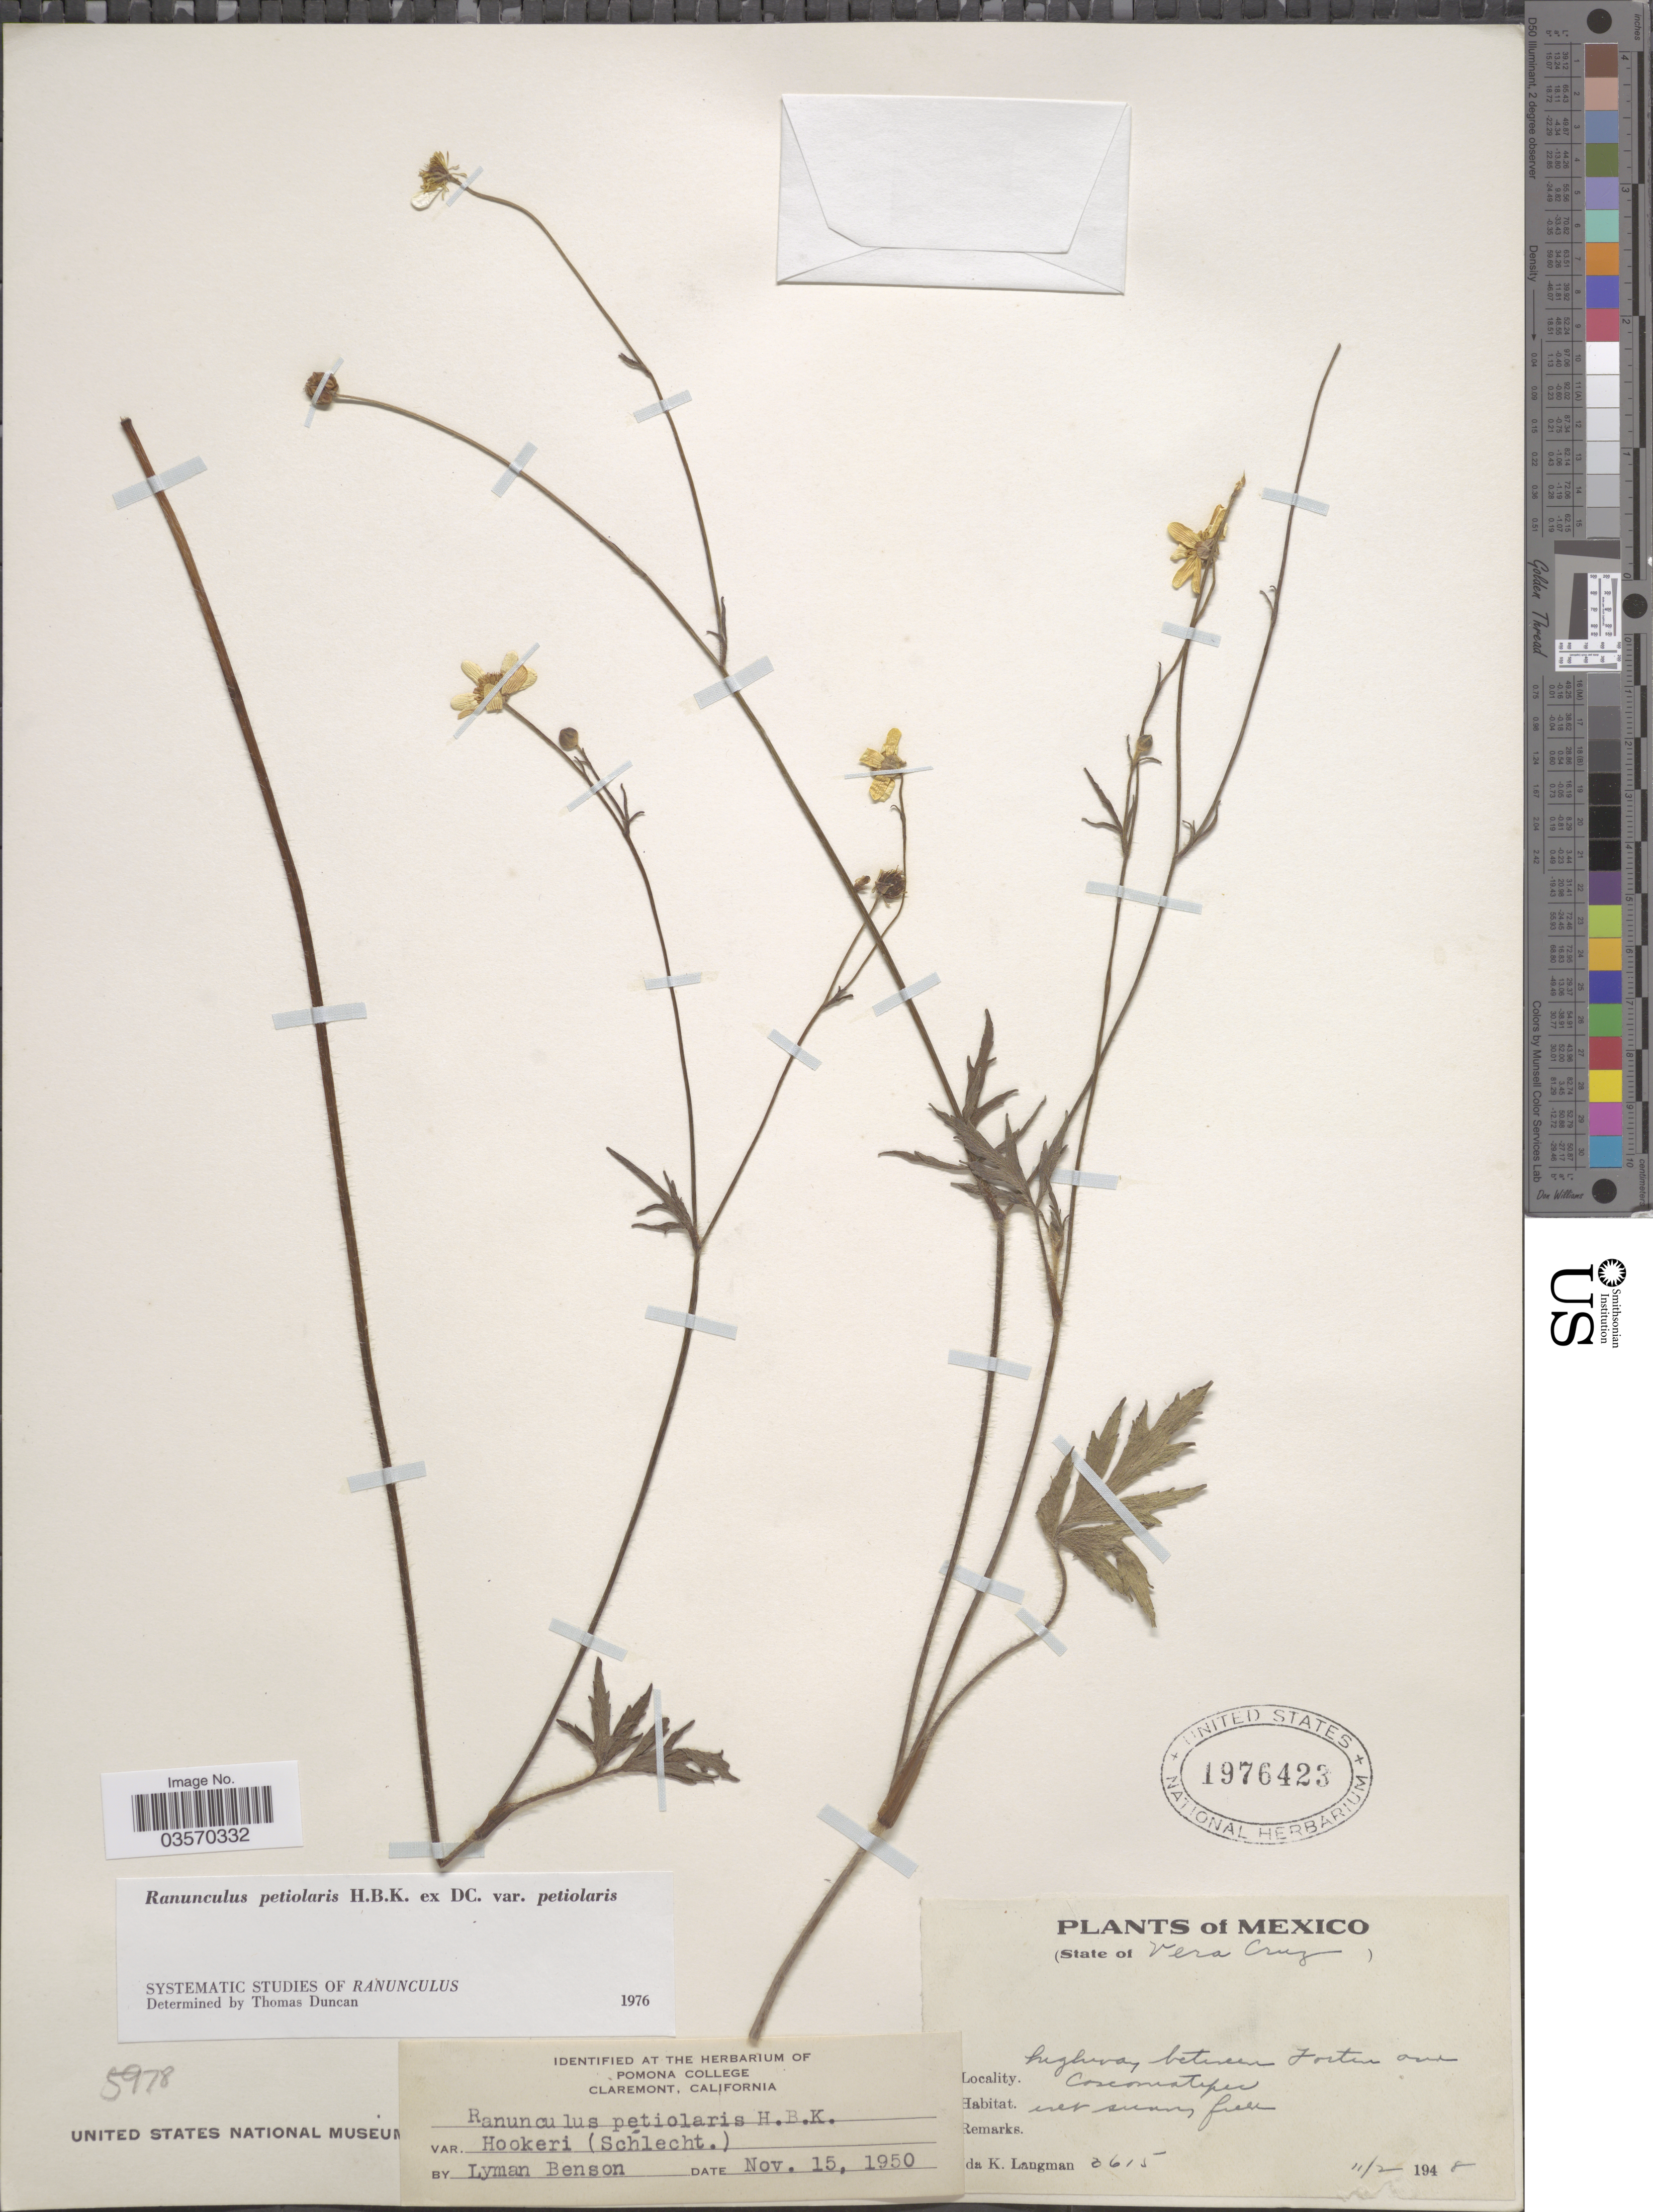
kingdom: Plantae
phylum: Tracheophyta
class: Magnoliopsida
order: Ranunculales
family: Ranunculaceae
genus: Ranunculus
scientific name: Ranunculus petiolaris var. petiolaris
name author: Kunth ex DC.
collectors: I. K. Langman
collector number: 3615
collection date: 1948-02-11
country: Mexico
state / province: Veracruz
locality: State of Vera Cruz. Highway between Forten and Coscomatepec.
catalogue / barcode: US 1976423